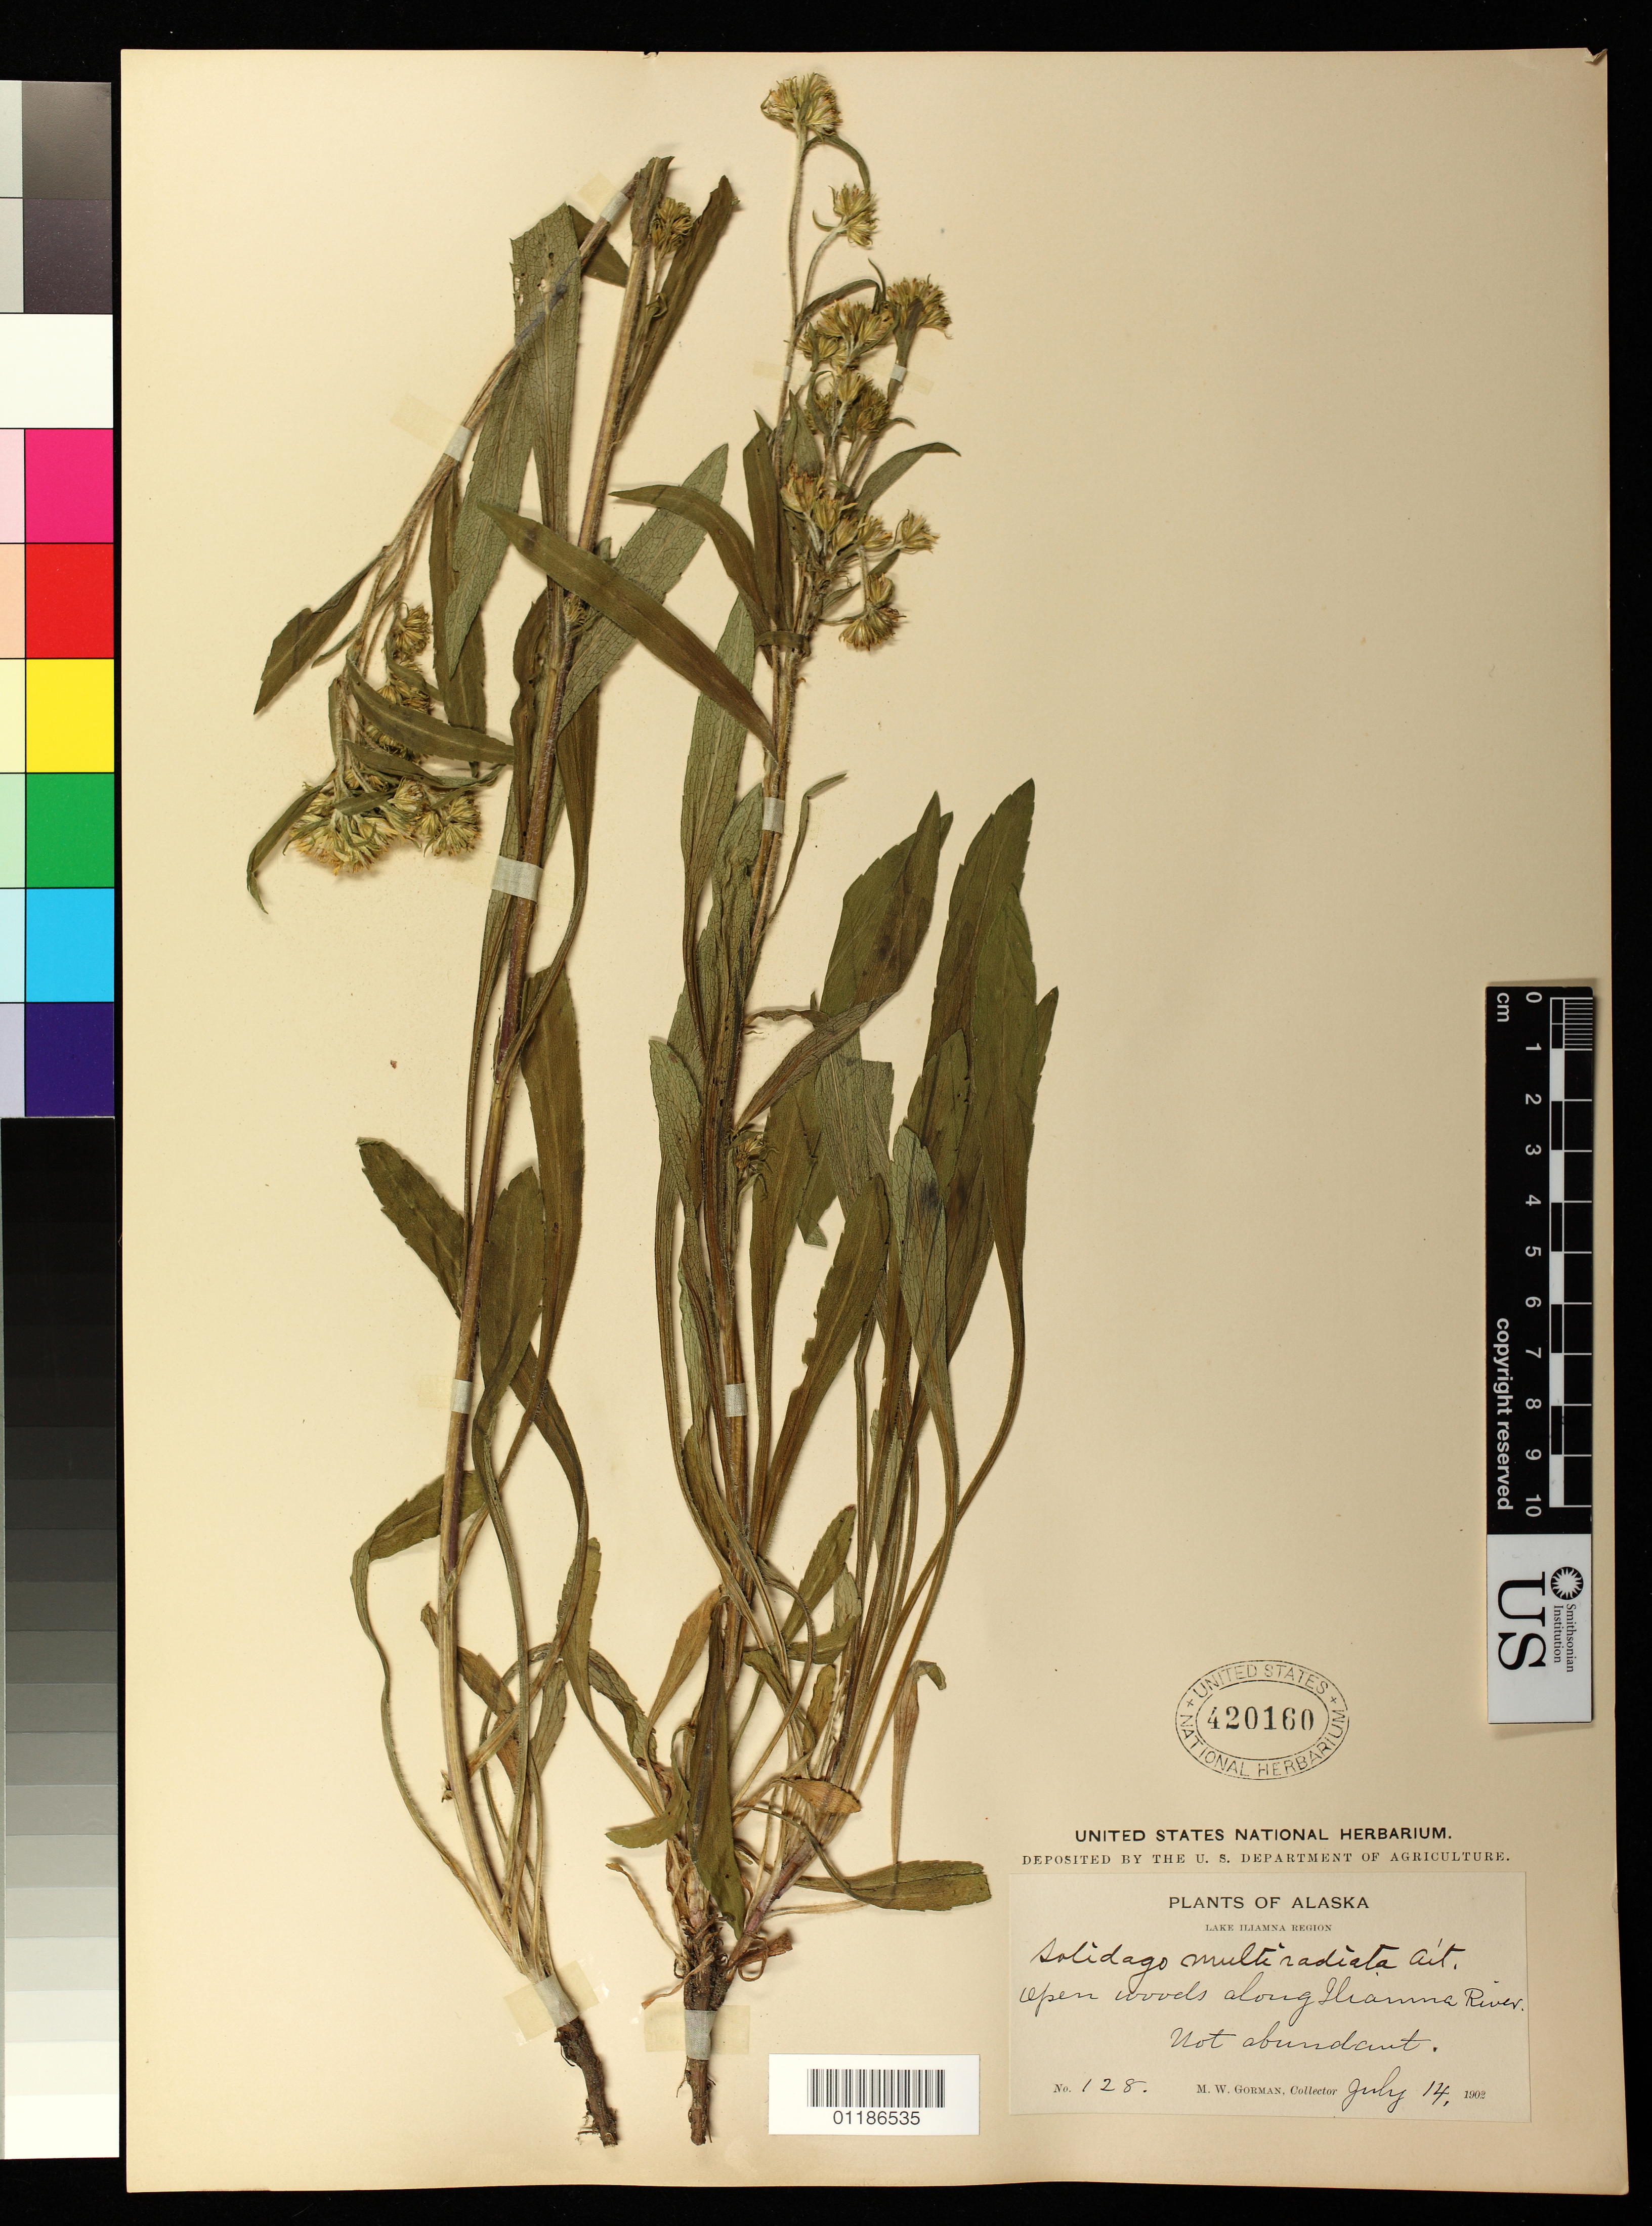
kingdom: Plantae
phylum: Tracheophyta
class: Magnoliopsida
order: Asterales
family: Asteraceae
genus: Solidago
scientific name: Solidago multiradiata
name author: Aiton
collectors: M. W. Gorman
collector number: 128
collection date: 1902-07-14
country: United States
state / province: Alaska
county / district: Lake and Peninsula Borough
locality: Open woods along Iliamna River.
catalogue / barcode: US 420160